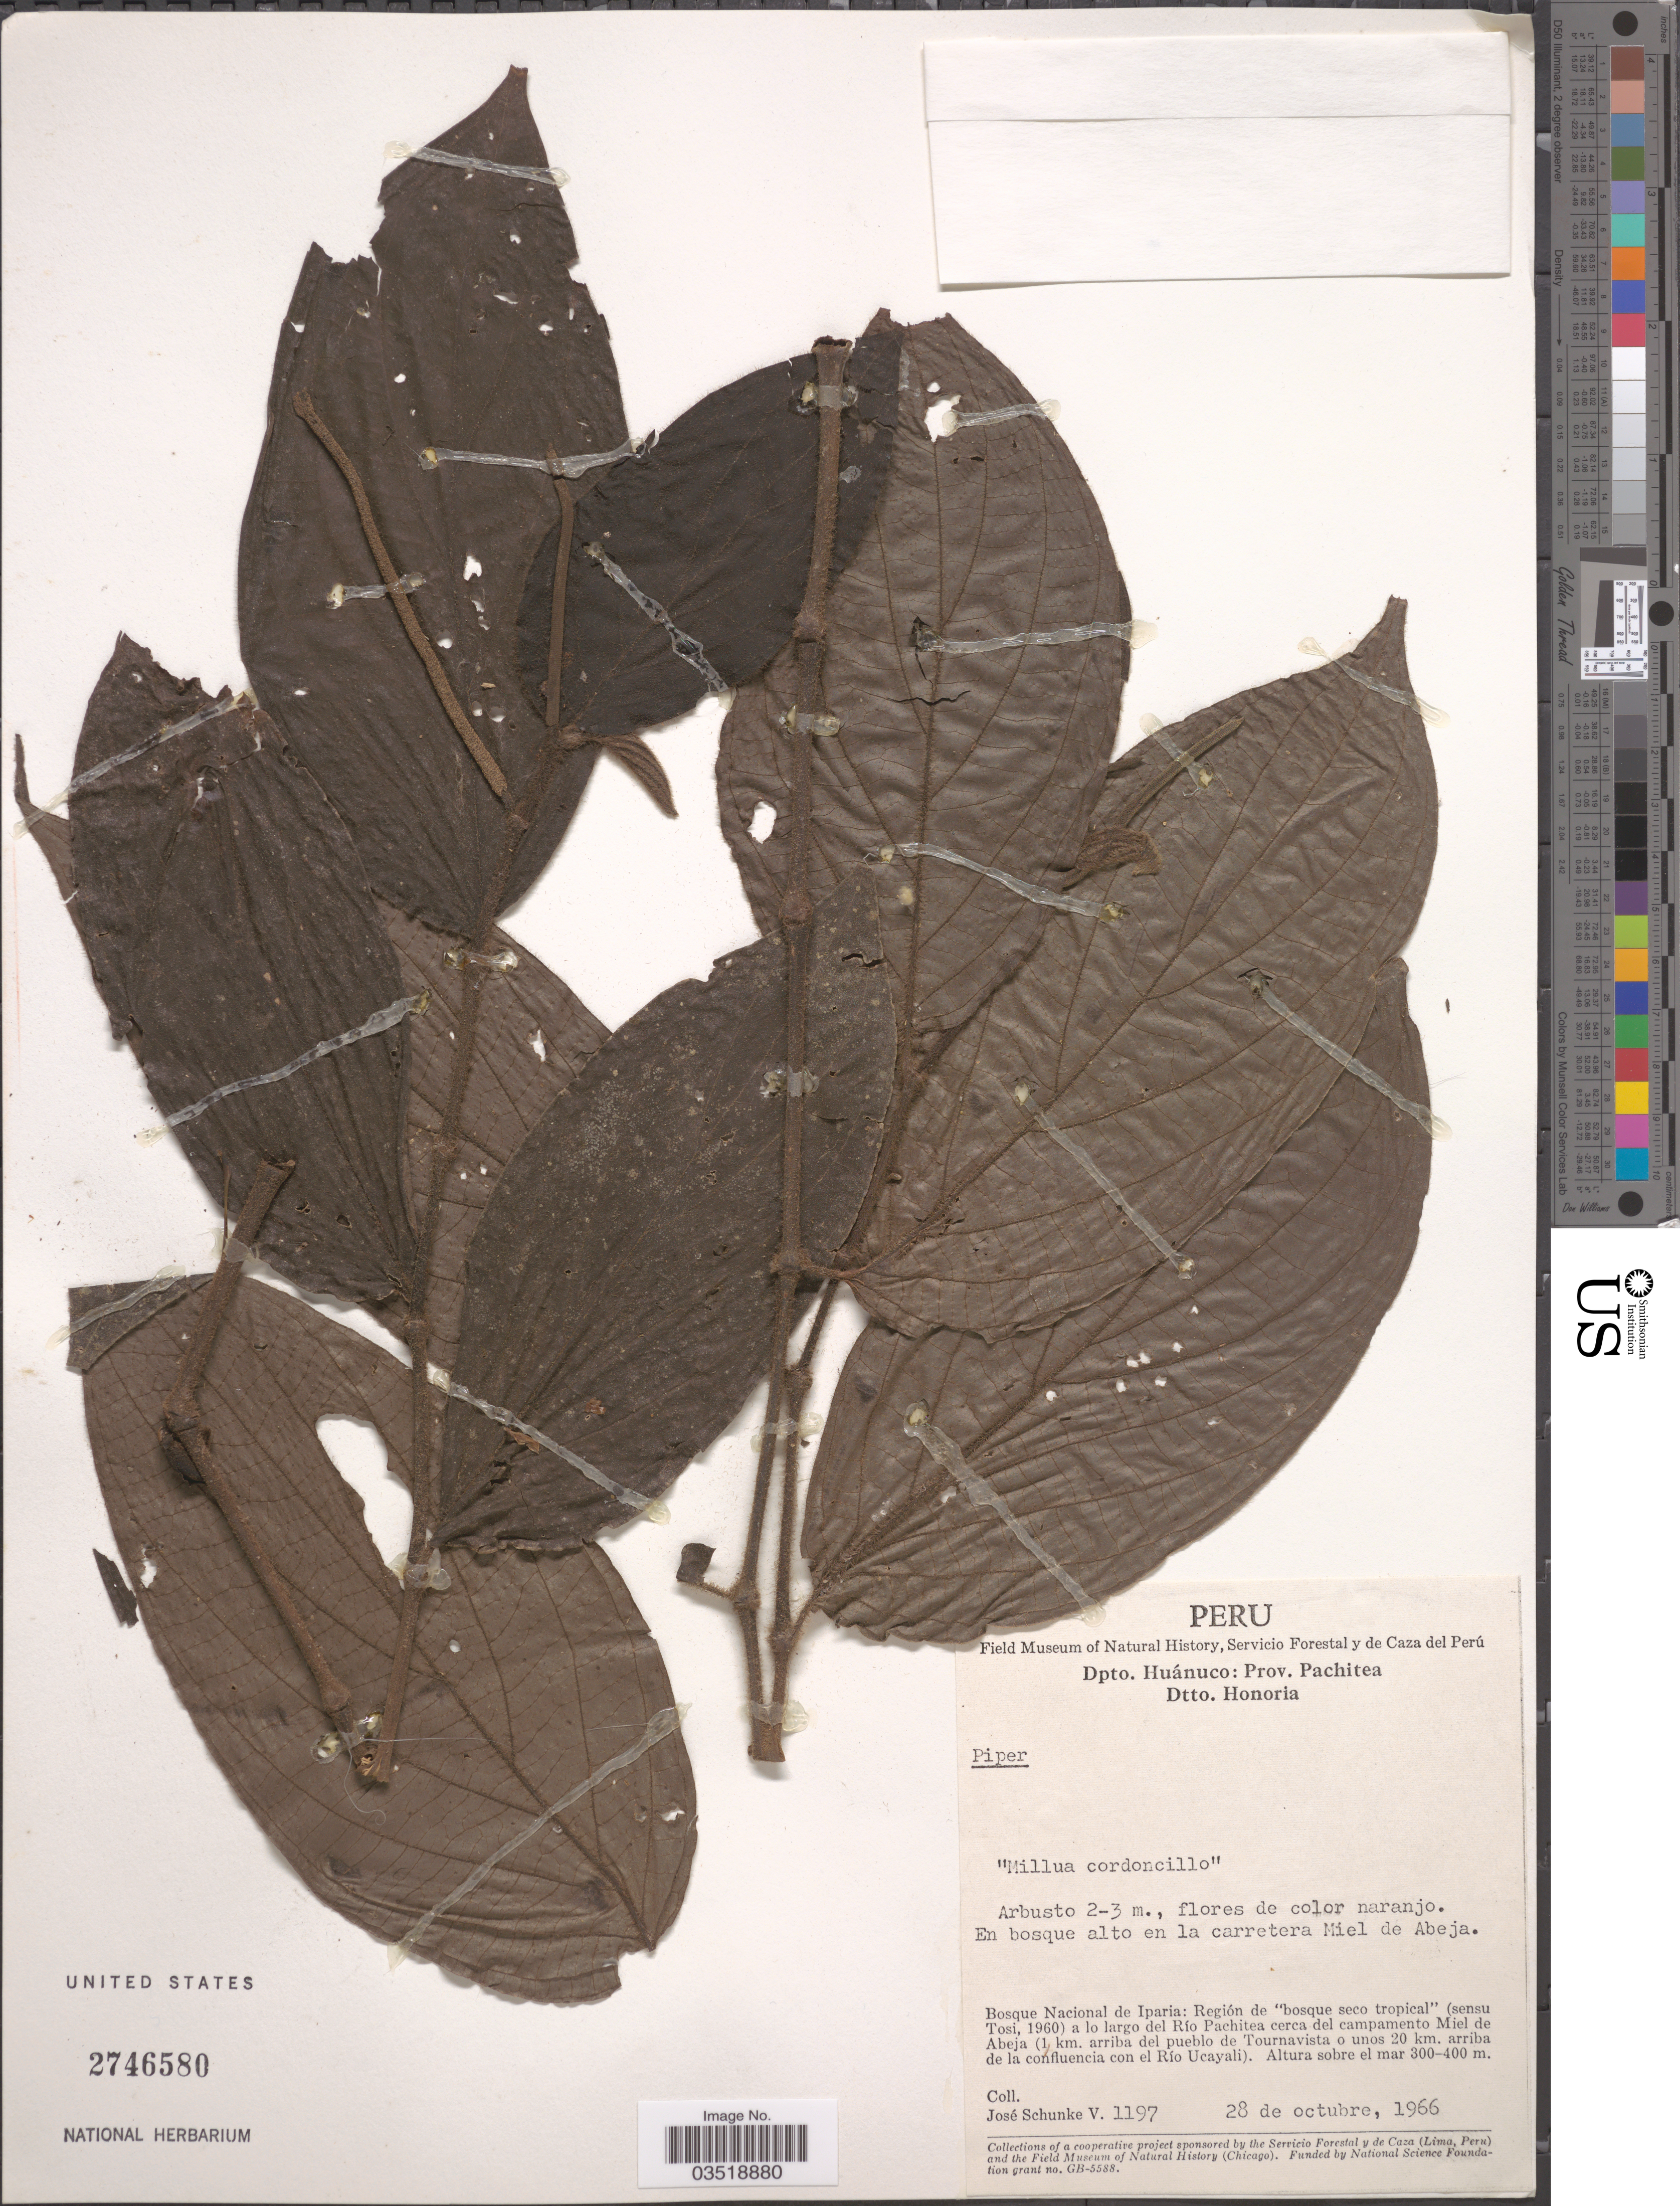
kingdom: Plantae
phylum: Tracheophyta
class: Magnoliopsida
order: Piperales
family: Piperaceae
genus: Piper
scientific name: Piper sp.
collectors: J. Schunke Vigo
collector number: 1197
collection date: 1966-10-28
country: Peru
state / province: Huánuco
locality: Dpto. Huánuco: Prov. Pachitea. Dtto. Honoria. En bosque alto en la carretera Miel de Abeja. Bosque Nacional de Iparia: Región de "bosque seco tropical" (sensu Tosi, 1960) a lo largo del Río Pachitea cerca del campamento Miel de Abeja (1 km. arriba del pueblo de Tournavista o unos 20 km. arriba de la confluencia con el Río Ucayali).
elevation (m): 300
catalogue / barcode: US 2746580